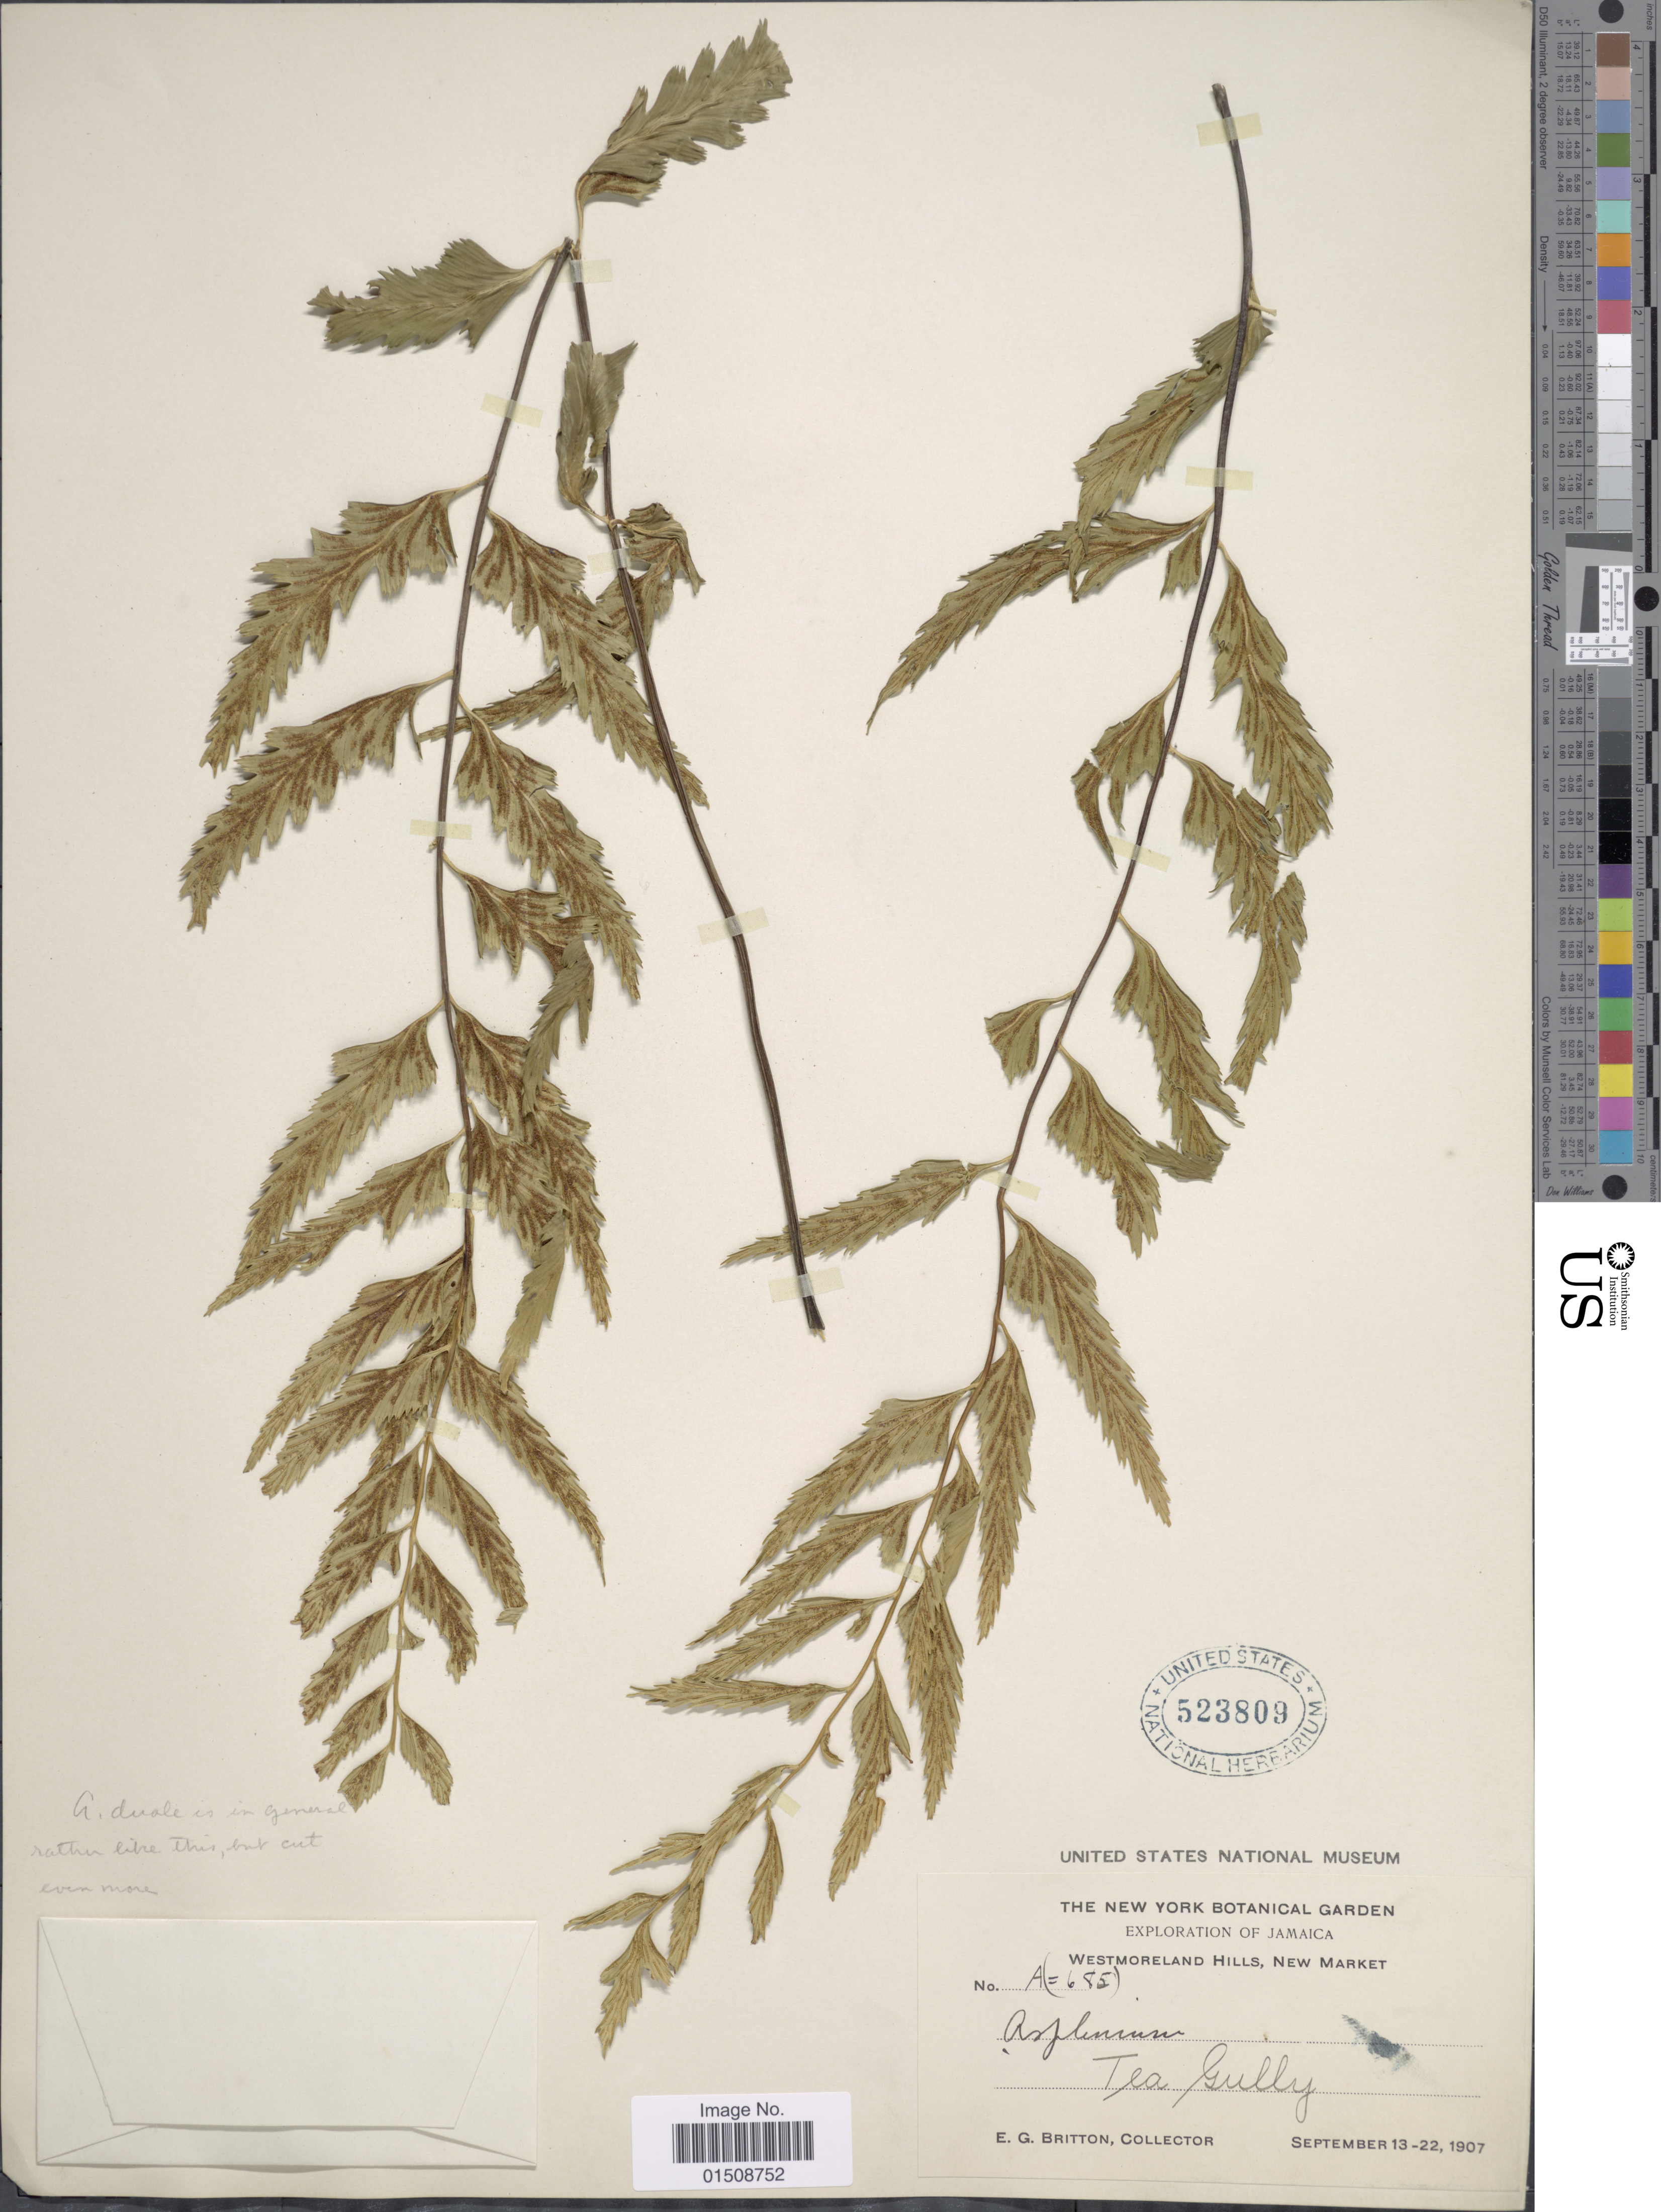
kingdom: Plantae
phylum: Tracheophyta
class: Polypodiopsida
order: Polypodiales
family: Aspleniaceae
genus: Asplenium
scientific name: Asplenium duale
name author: Jenman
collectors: E. G. Britton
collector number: A(=655)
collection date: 1907-09-13/1907-09-22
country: Jamaica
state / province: Westmoreland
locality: Westmoreland Hills, New Market, Tea Gully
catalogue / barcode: US 523809